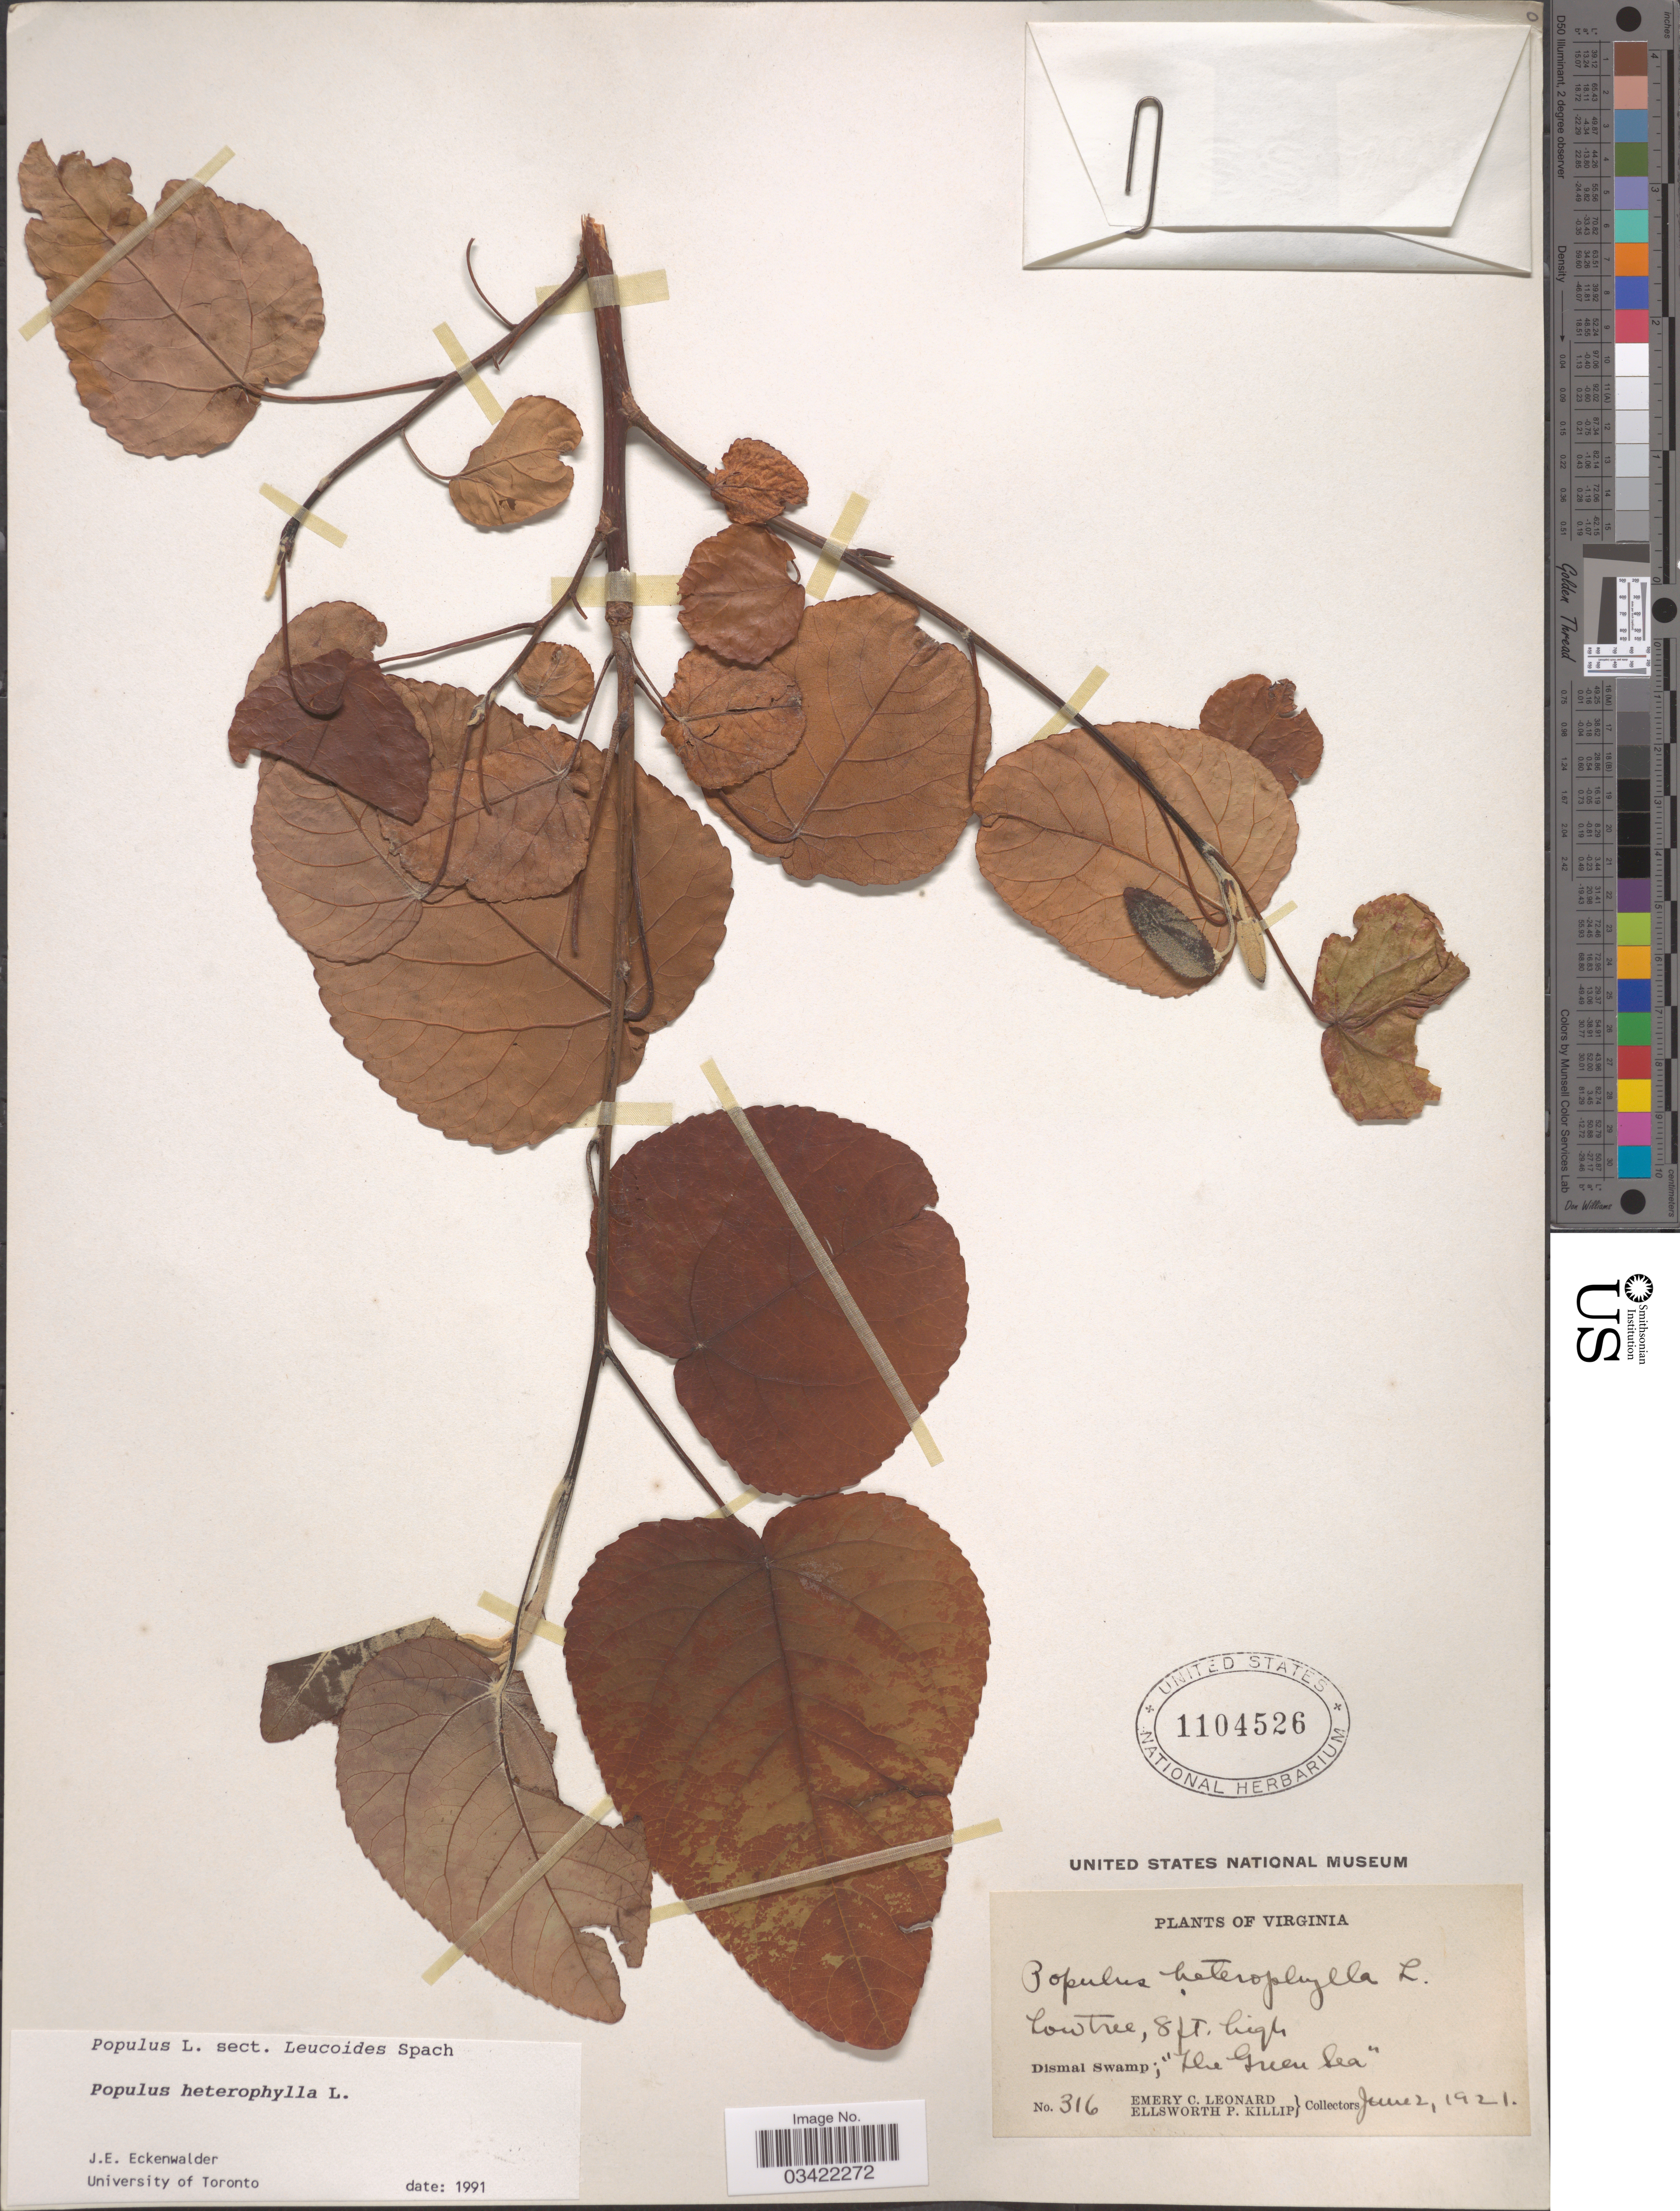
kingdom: Plantae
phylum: Tracheophyta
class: Magnoliopsida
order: Malpighiales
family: Salicaceae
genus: Populus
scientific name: Populus heterophylla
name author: L.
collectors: E. C. Leonard & E. P. Killip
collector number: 316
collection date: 1921-06-02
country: United States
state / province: Virginia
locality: Dismal Swamp; "The Green Sea".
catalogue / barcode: US 1104526